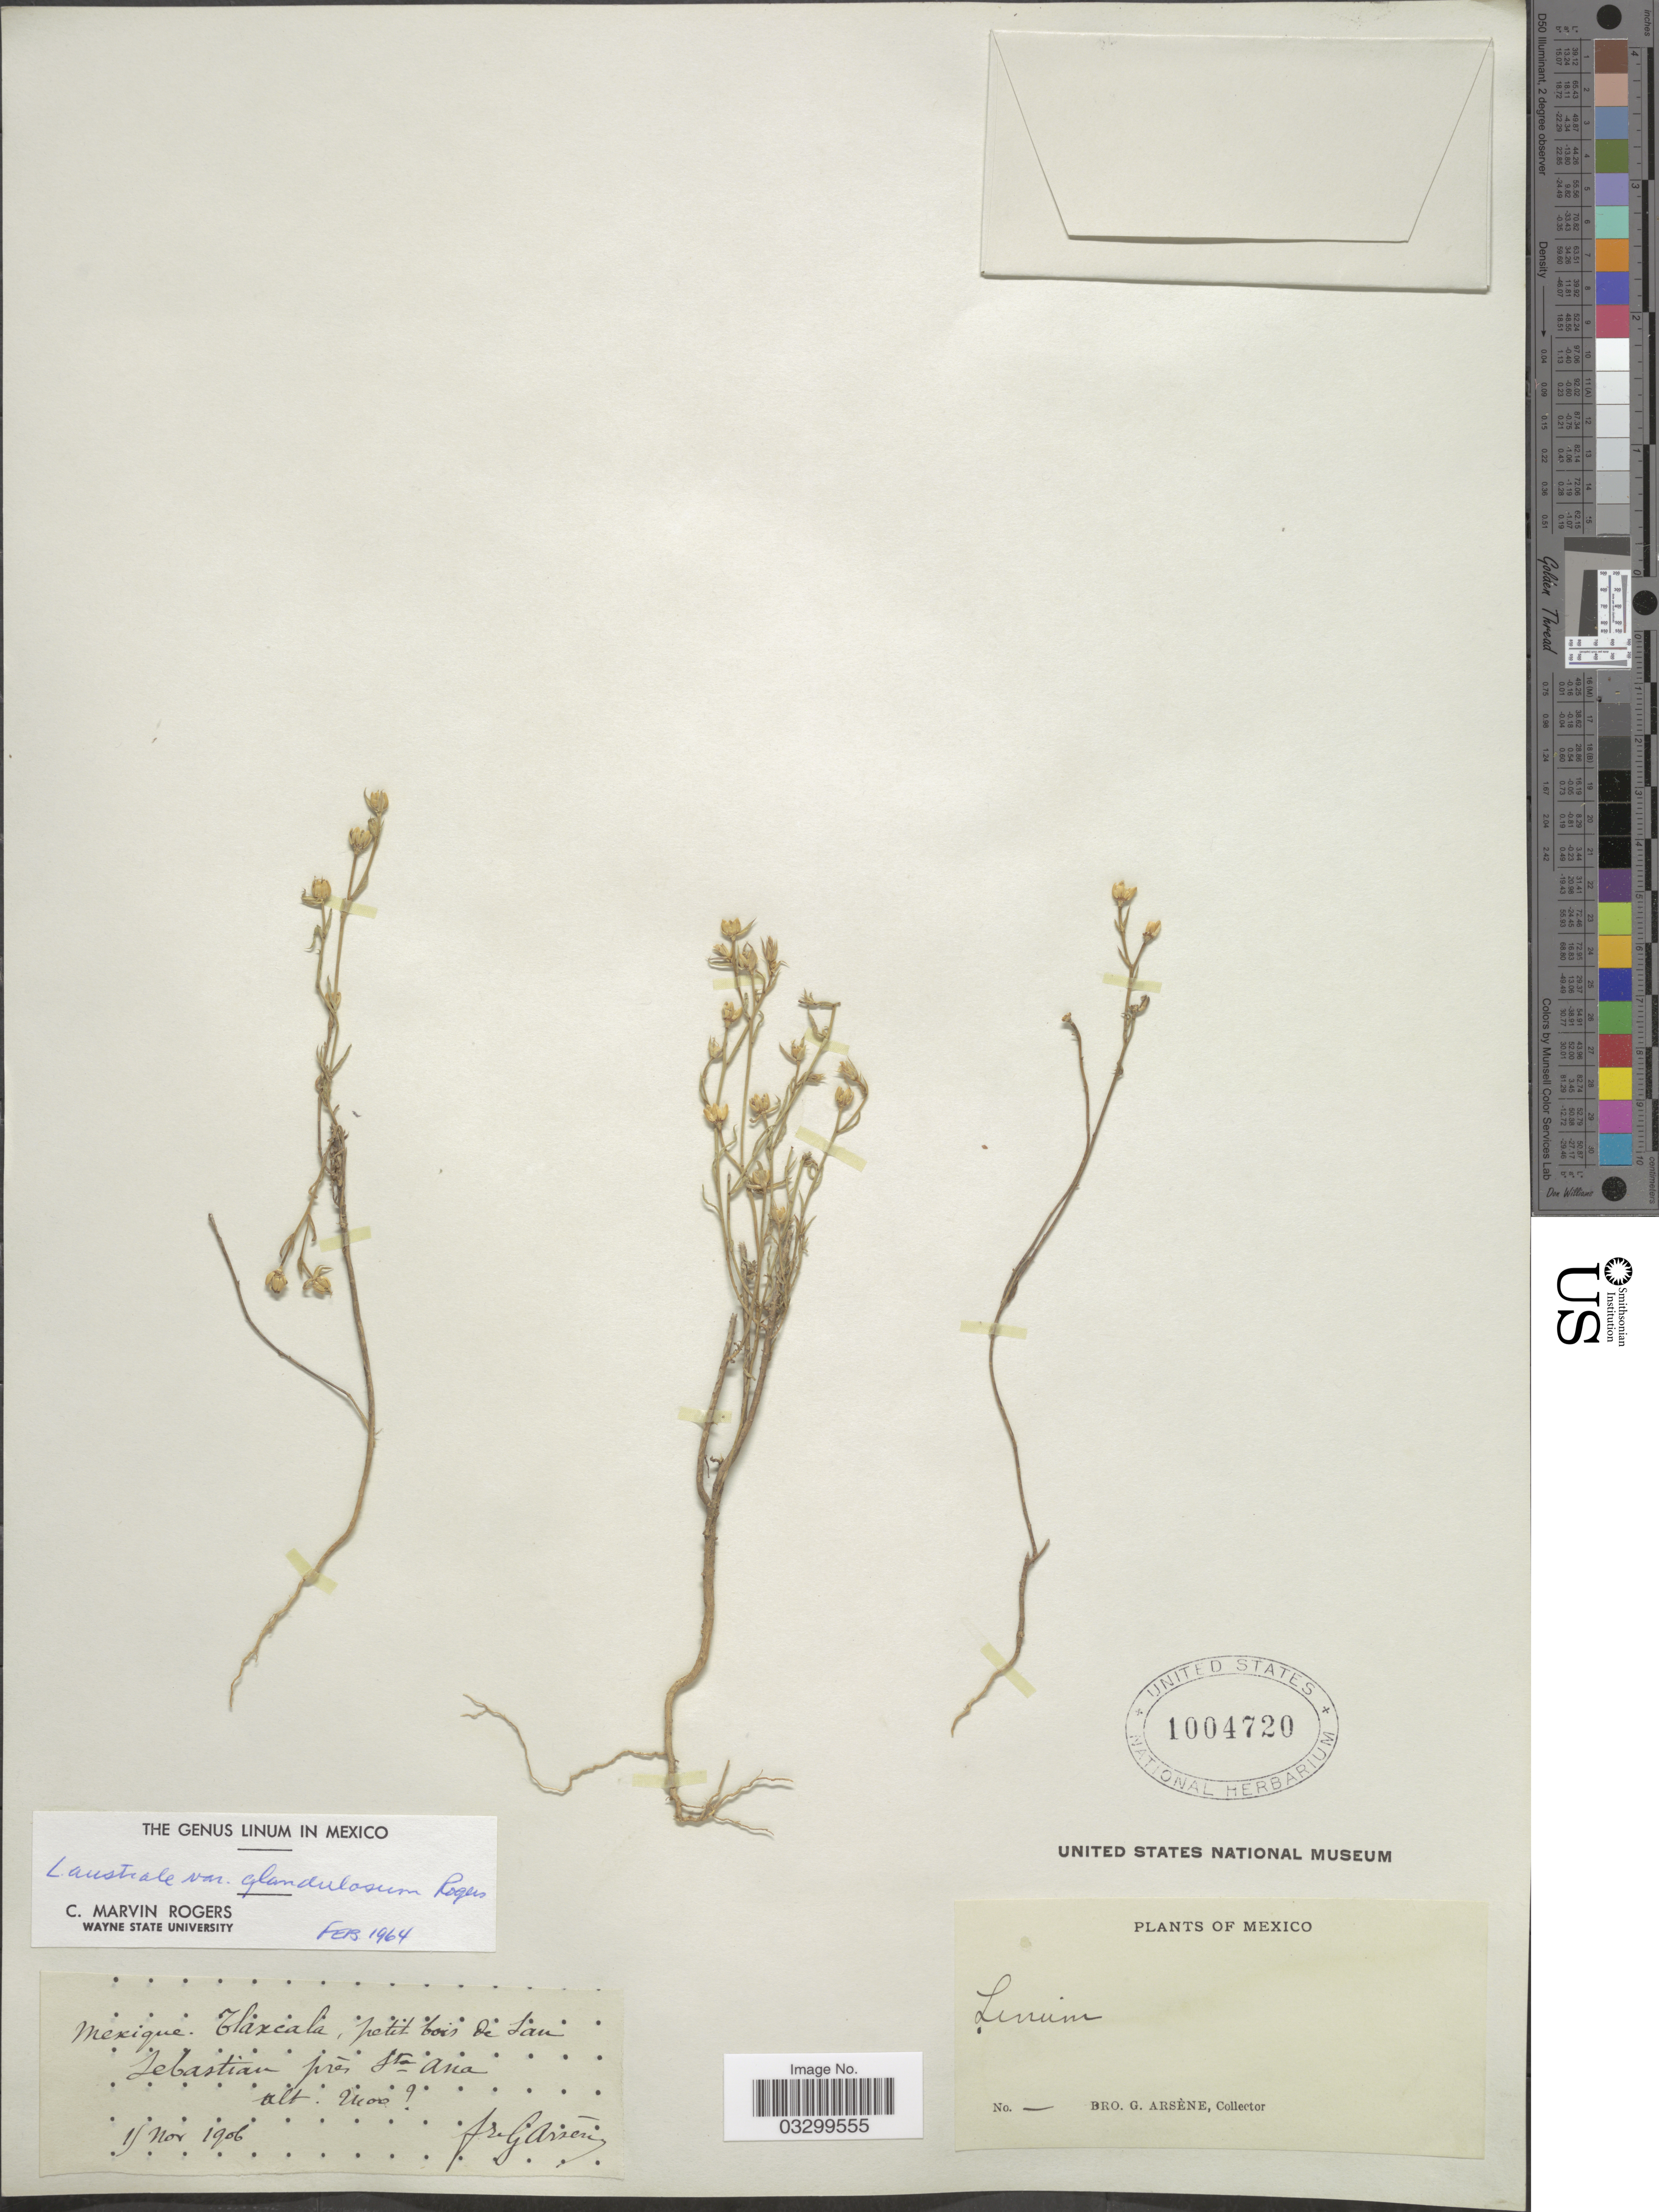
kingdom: Plantae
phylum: Tracheophyta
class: Magnoliopsida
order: Malpighiales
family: Linaceae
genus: Linum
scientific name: Linum australe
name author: A. Heller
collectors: Bro. G. Arsène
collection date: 1906-11-15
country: Mexico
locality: Tlaxcala, petit bois de San Sebastian prés Sta Ana.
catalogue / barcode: US 1004720